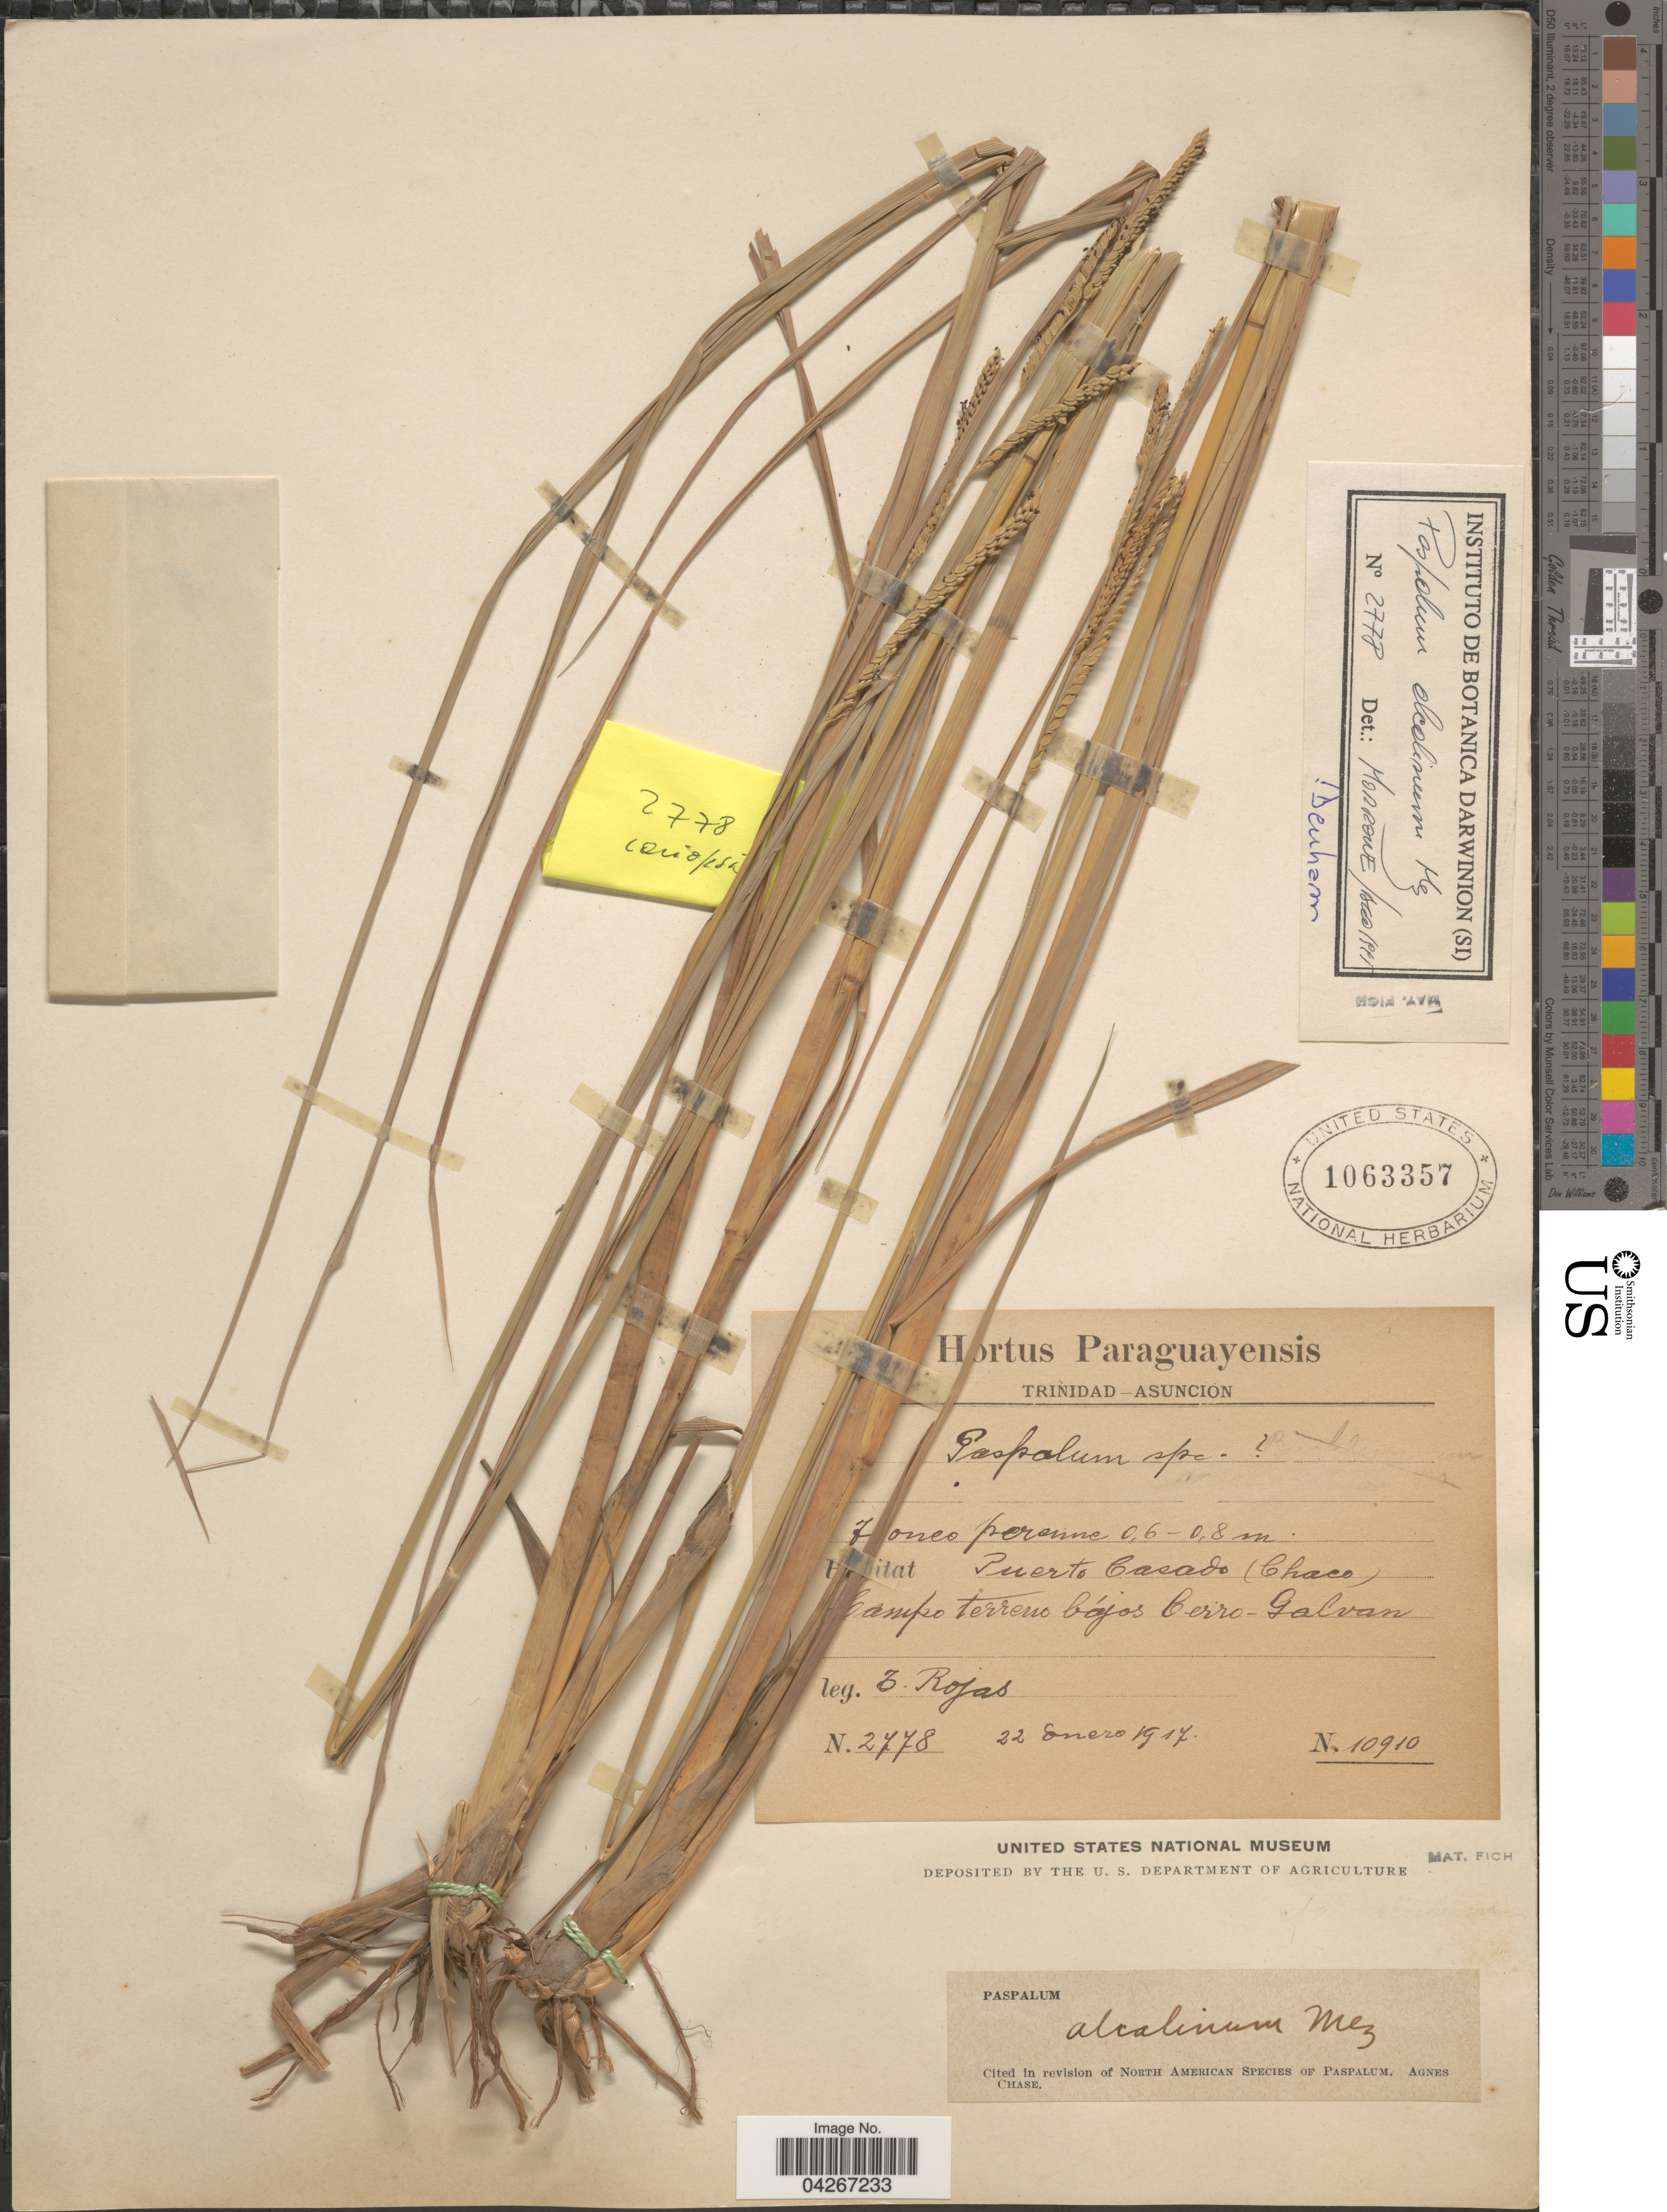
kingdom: Plantae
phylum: Tracheophyta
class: Liliopsida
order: Poales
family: Poaceae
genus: Paspalum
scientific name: Paspalum alcalinum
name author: Mez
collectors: E. Rojas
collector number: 2778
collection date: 1917-01-22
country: Argentina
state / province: Chaco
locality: Puerto Casado. Campo terreno bójas Cerro-Galvan.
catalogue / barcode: US 1063357